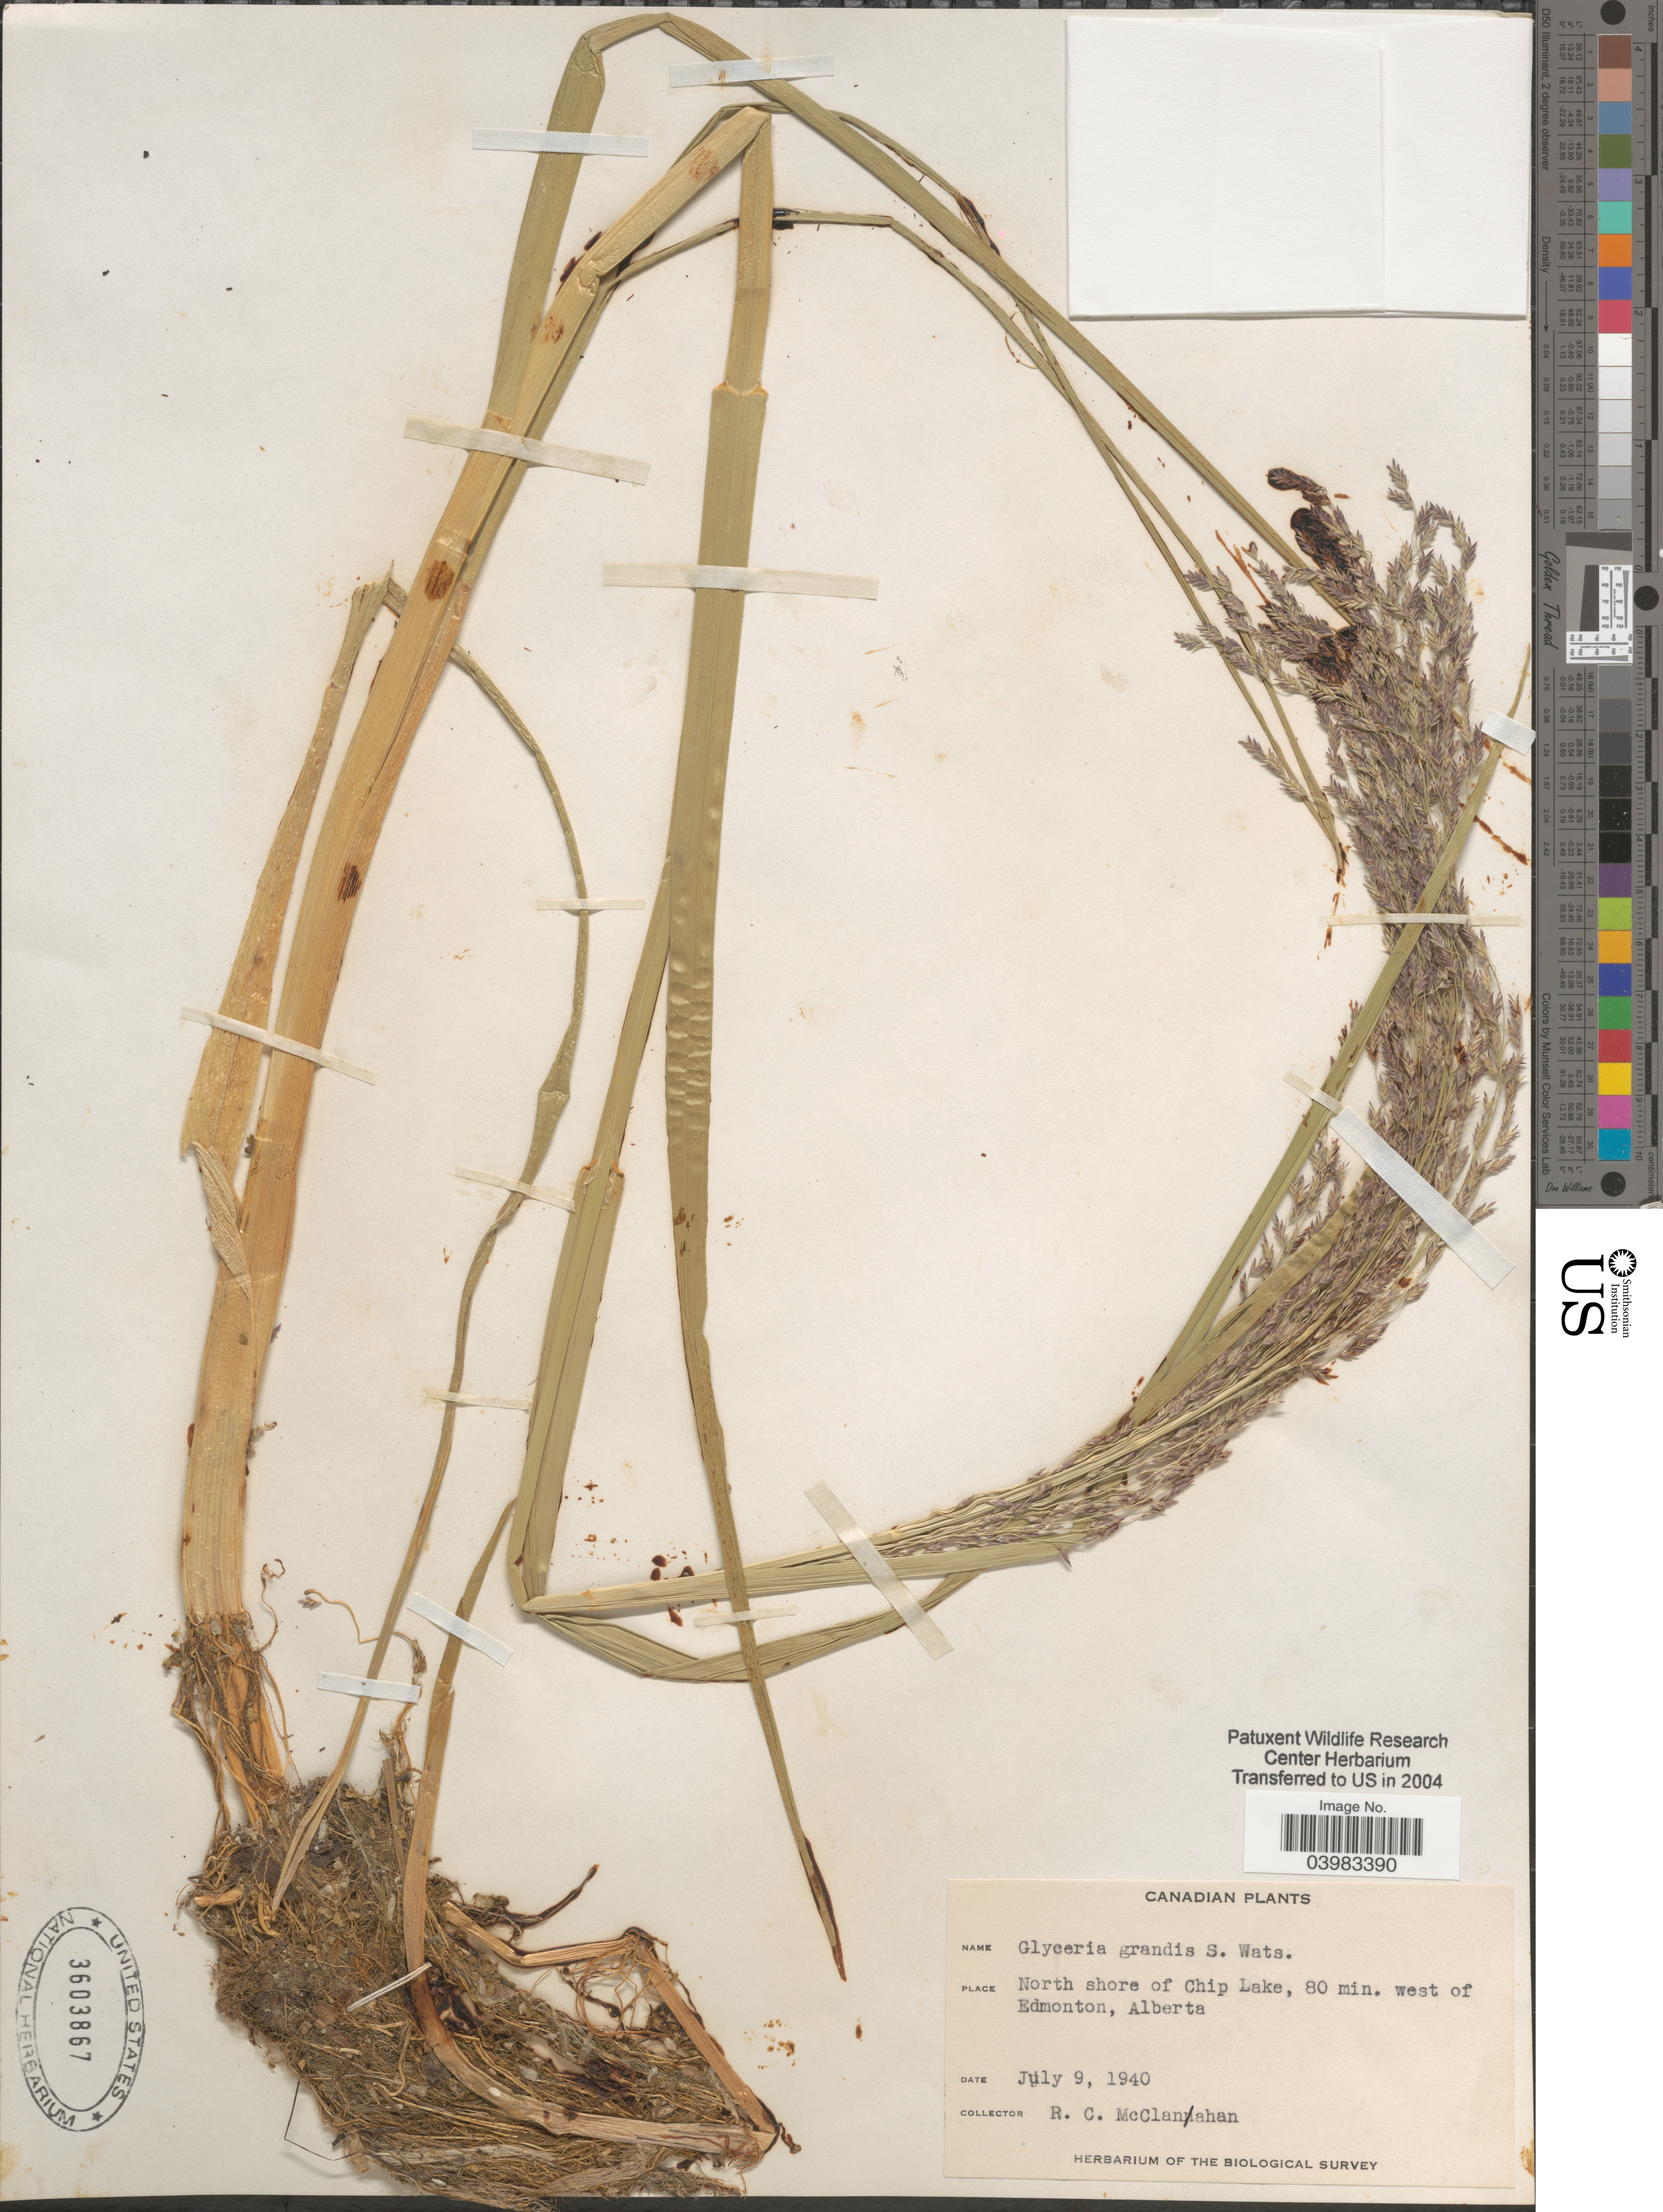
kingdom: Plantae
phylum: Tracheophyta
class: Liliopsida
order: Poales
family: Poaceae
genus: Glyceria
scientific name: Glyceria grandis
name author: S. Watson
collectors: R. McClanahan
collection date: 1940-07-09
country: Canada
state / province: Alberta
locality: North shore of Chip Lake, 80 min. west of Edmonton.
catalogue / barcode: US 3603867